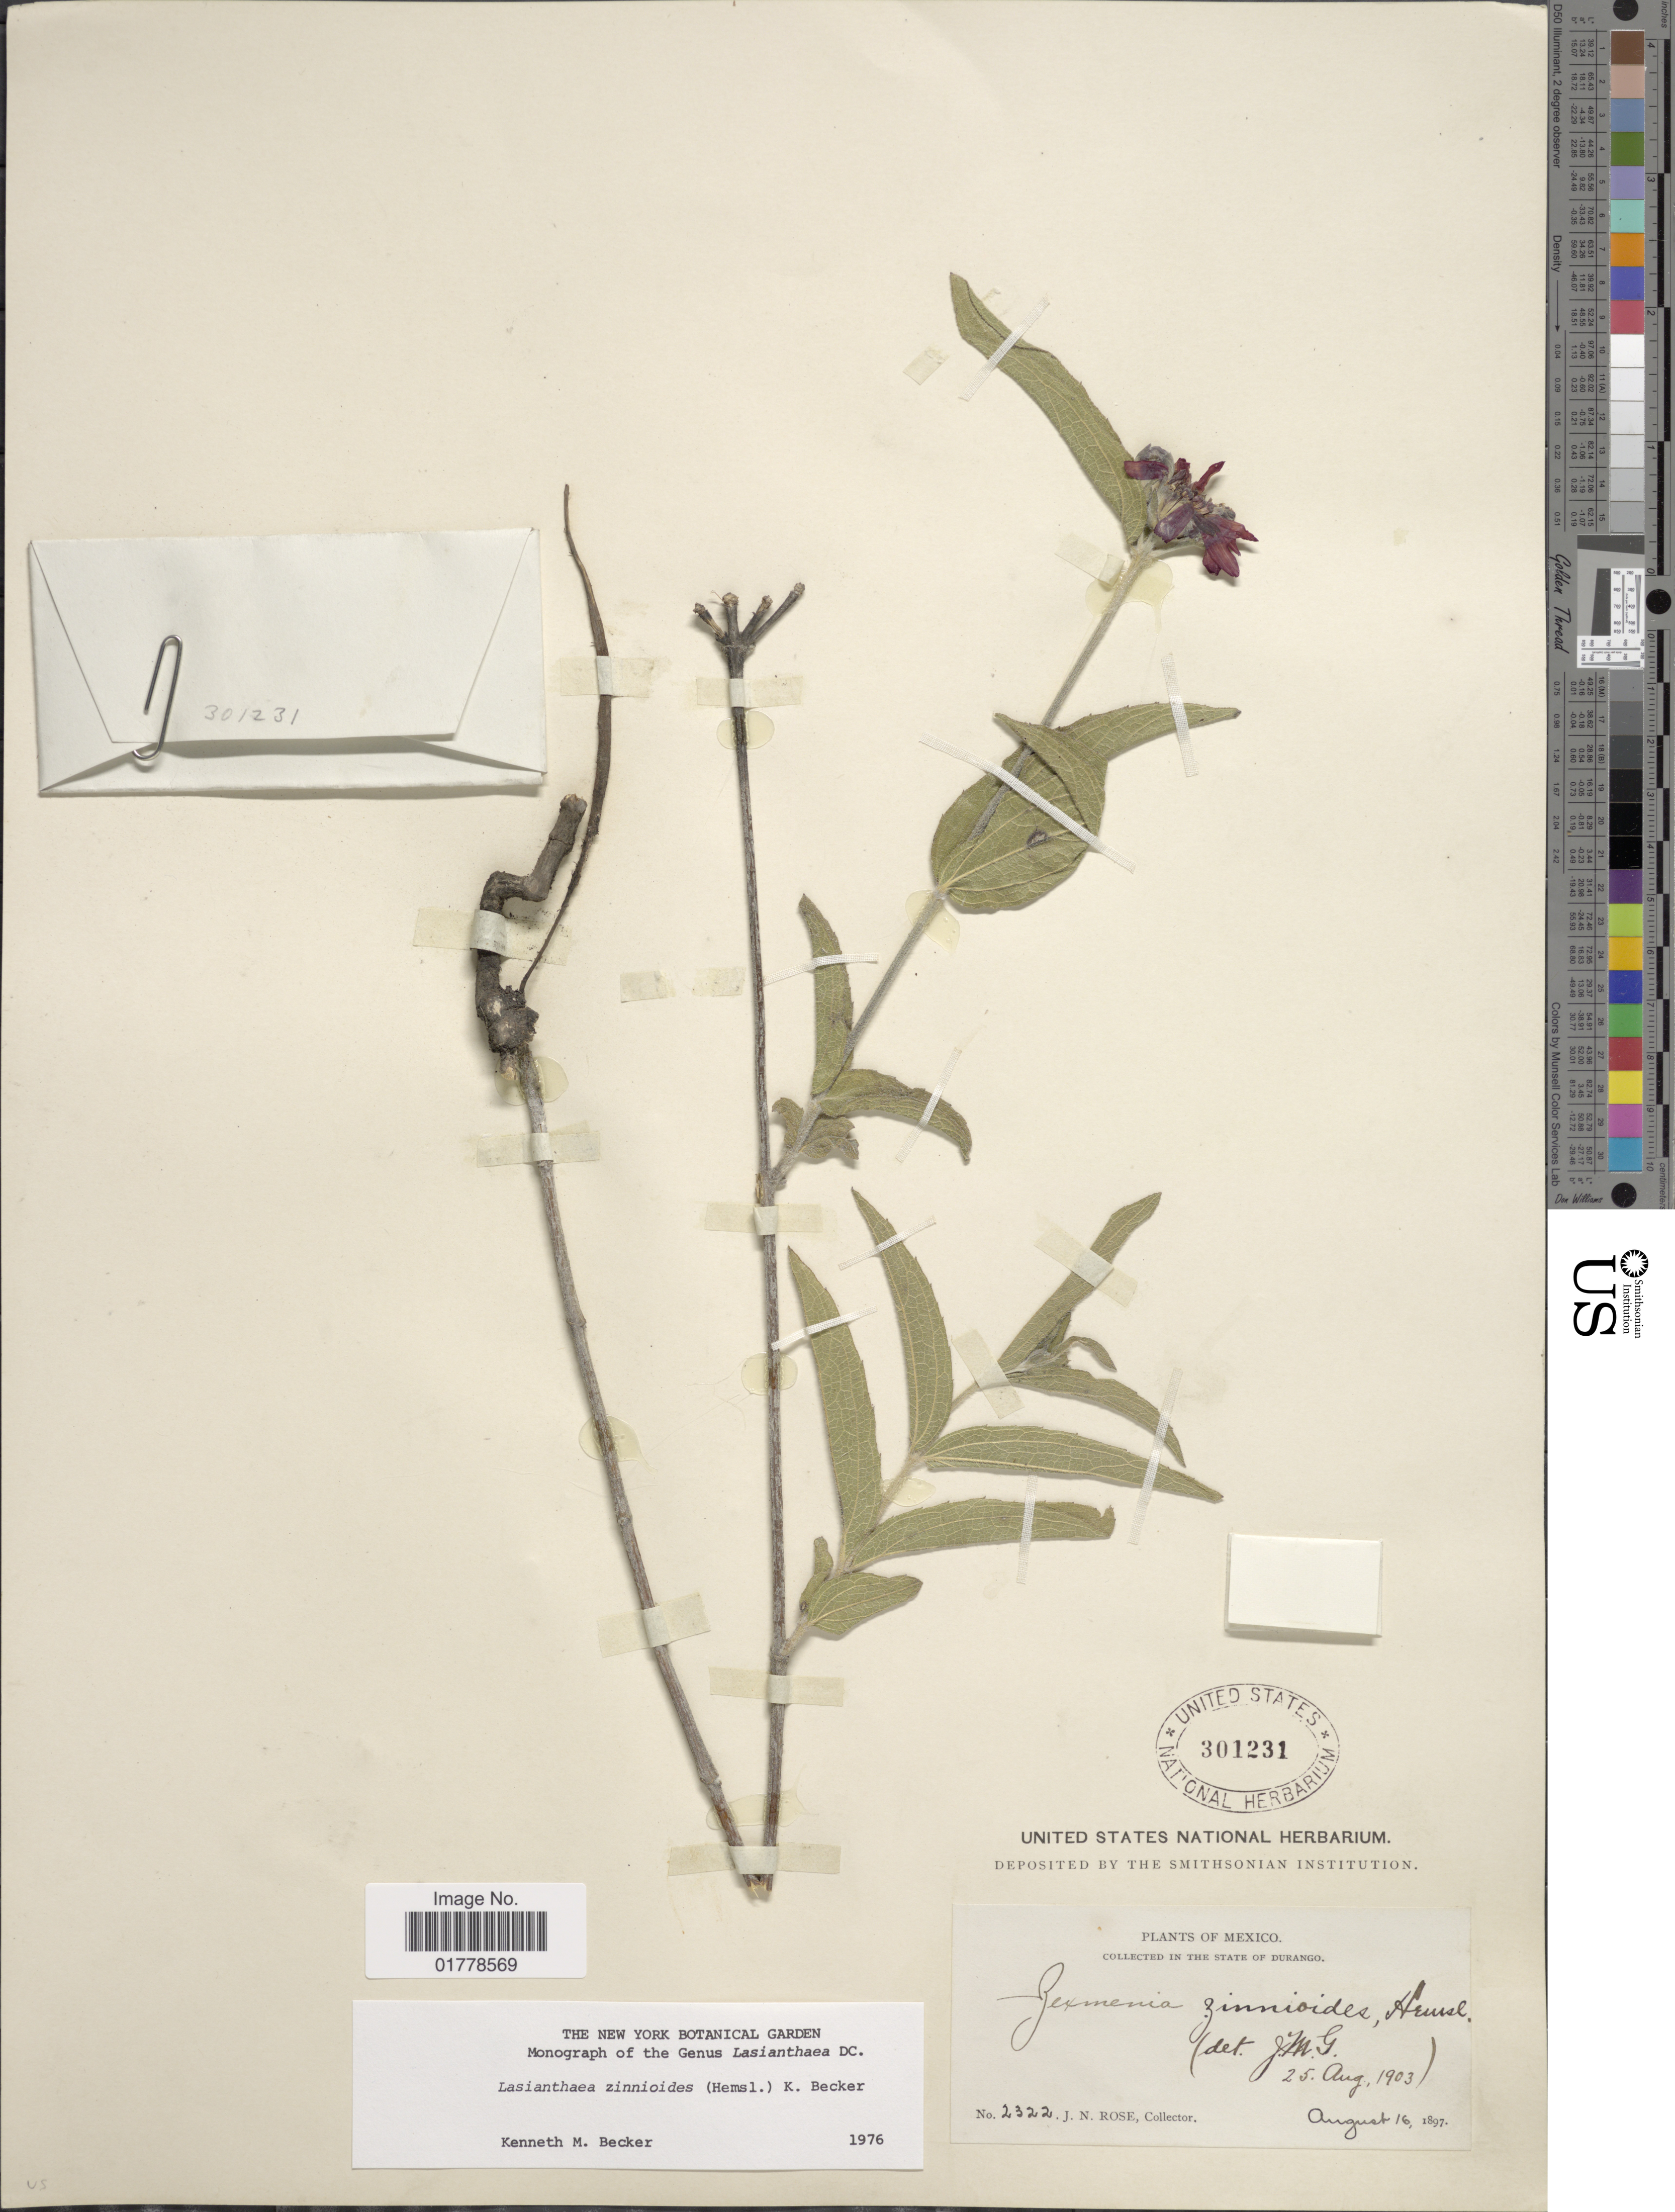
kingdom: Plantae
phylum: Tracheophyta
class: Magnoliopsida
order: Asterales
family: Asteraceae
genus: Lasianthaea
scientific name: Lasianthaea zinnioides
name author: Hemsl. & K. Becker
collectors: J. N. Rose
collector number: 2322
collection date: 1897-08-16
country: Mexico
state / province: Durango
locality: In the state of Durango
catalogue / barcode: US 301231